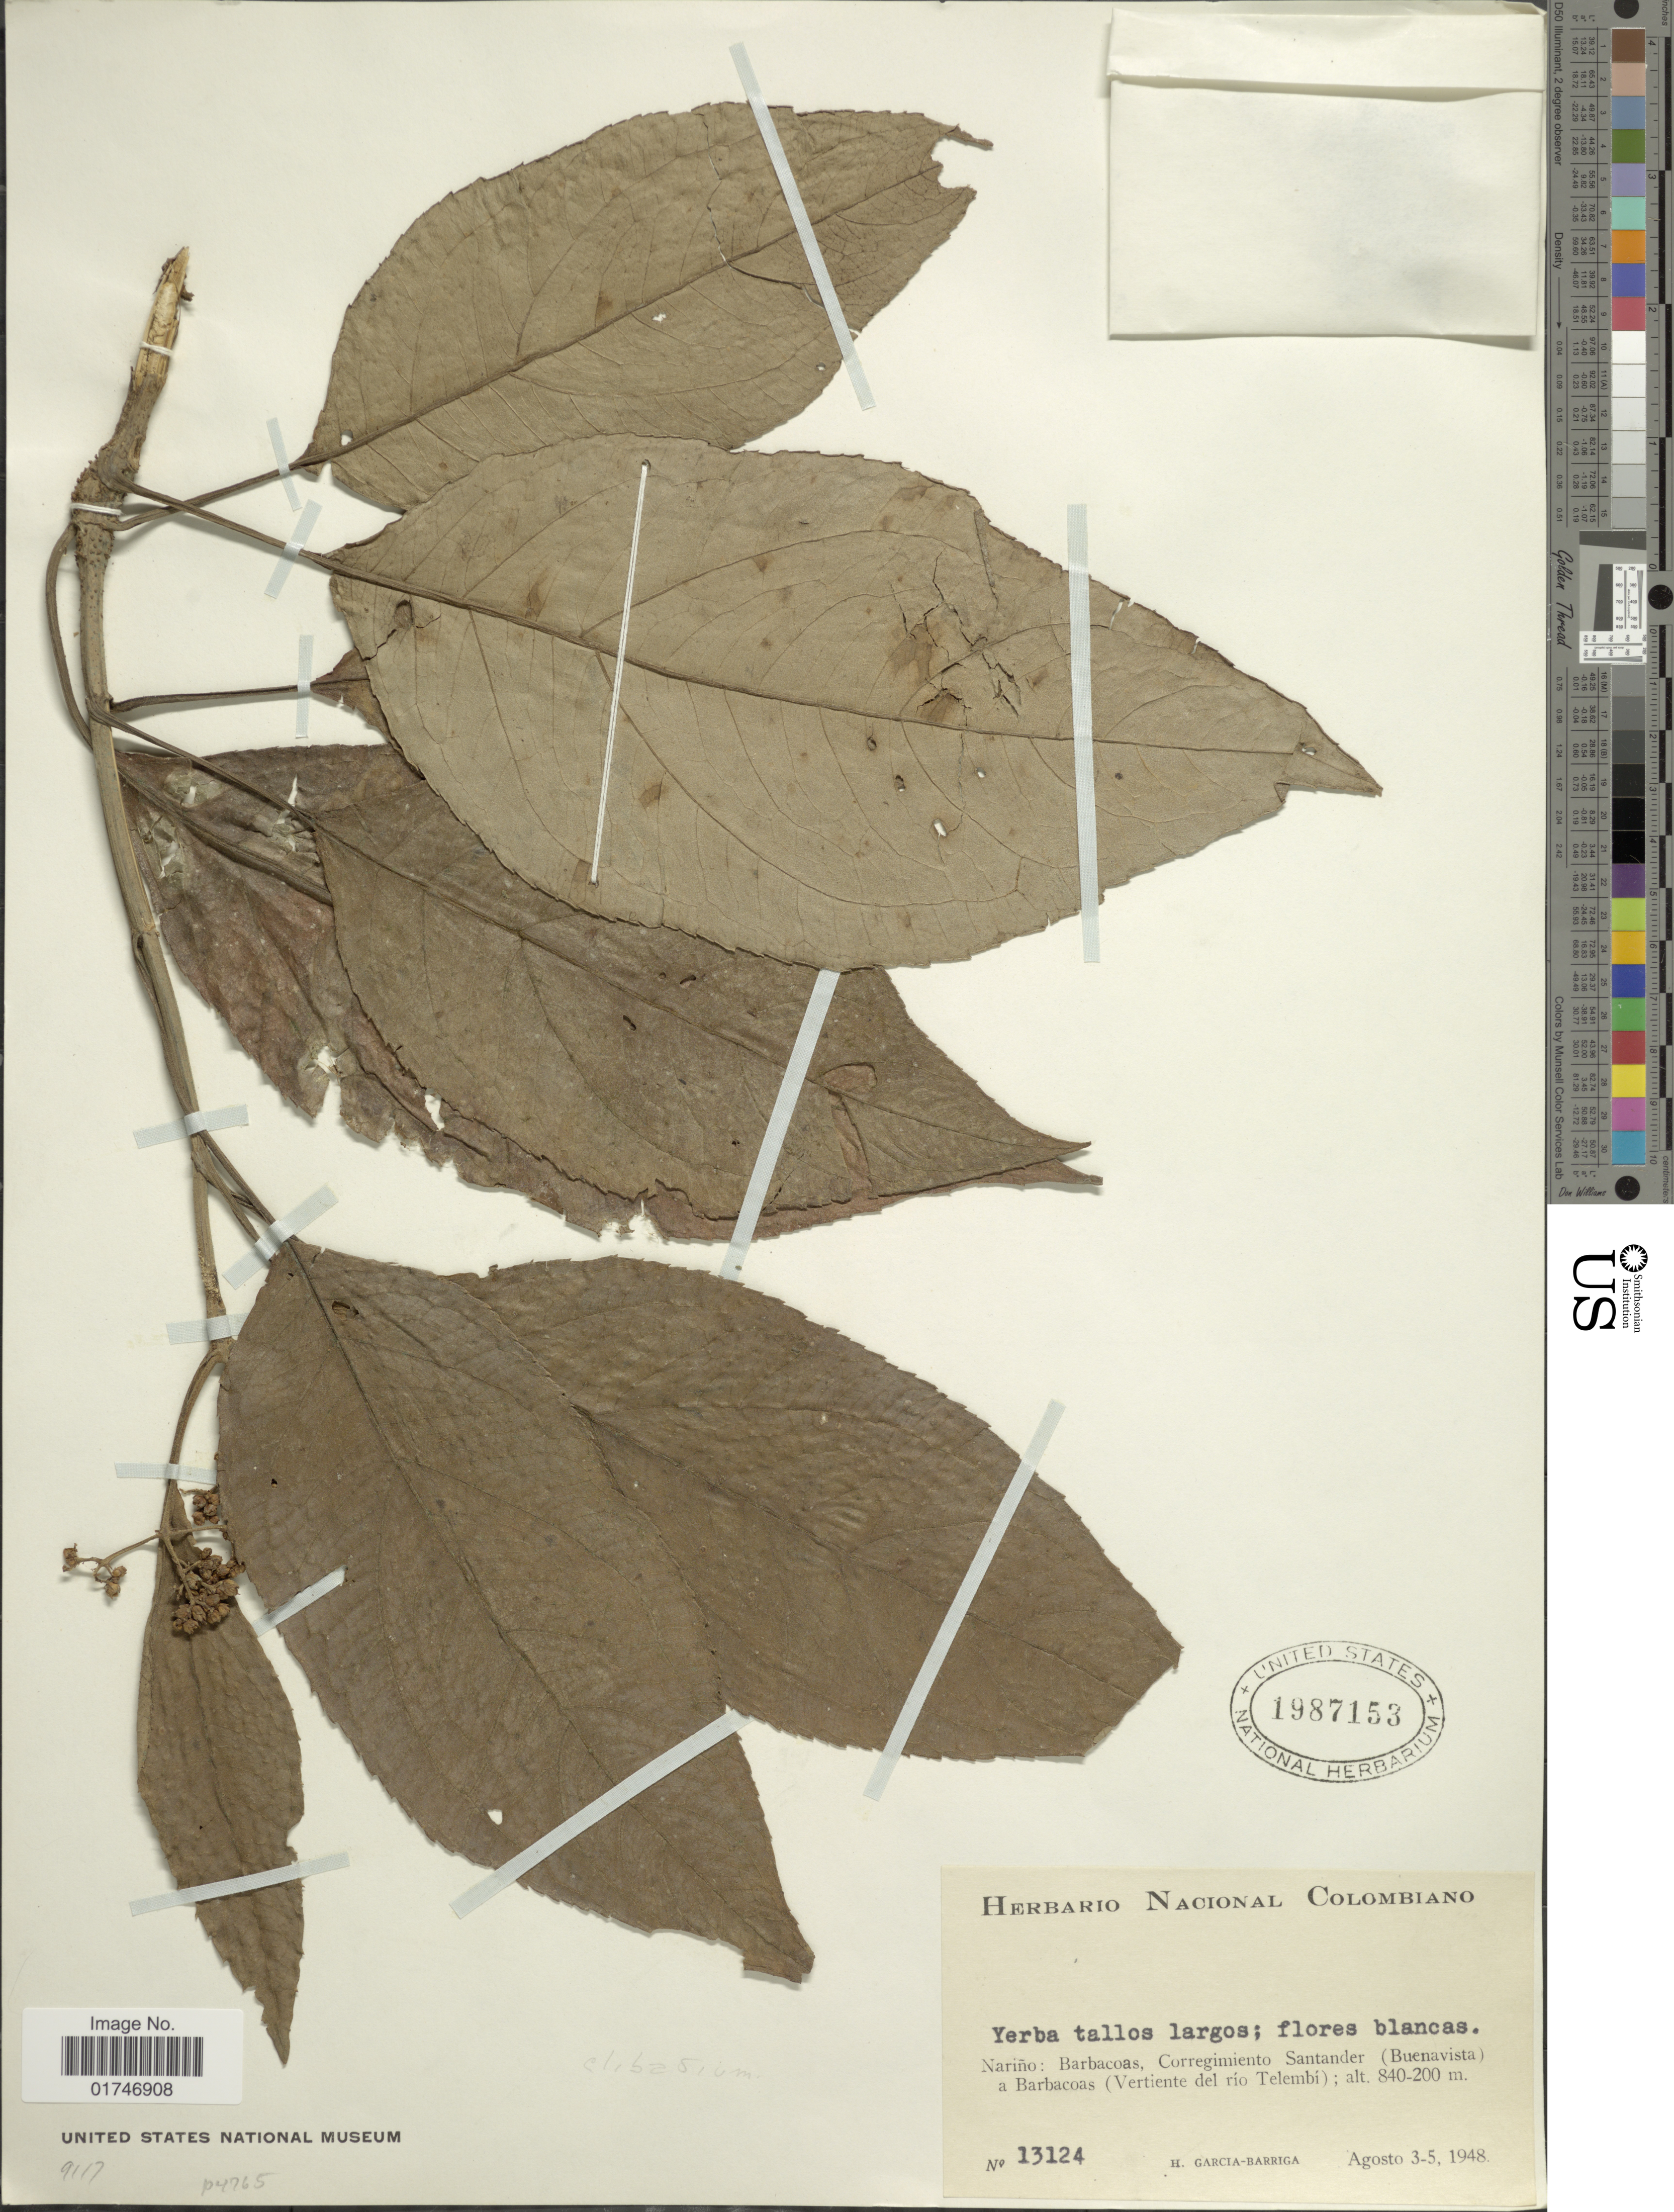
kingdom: Plantae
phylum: Tracheophyta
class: Magnoliopsida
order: Asterales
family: Asteraceae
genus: Clibadium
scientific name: Clibadium surinamense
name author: L.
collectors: H. García Barriga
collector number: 13124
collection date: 1948-08-03/1948-08-05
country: Colombia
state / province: Nariño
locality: Nariño: Barbacoas, Corregimiento Santander (Buenavista) a Barbacoas (Vertiente del río Telembí)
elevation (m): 200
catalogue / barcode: US 1987153